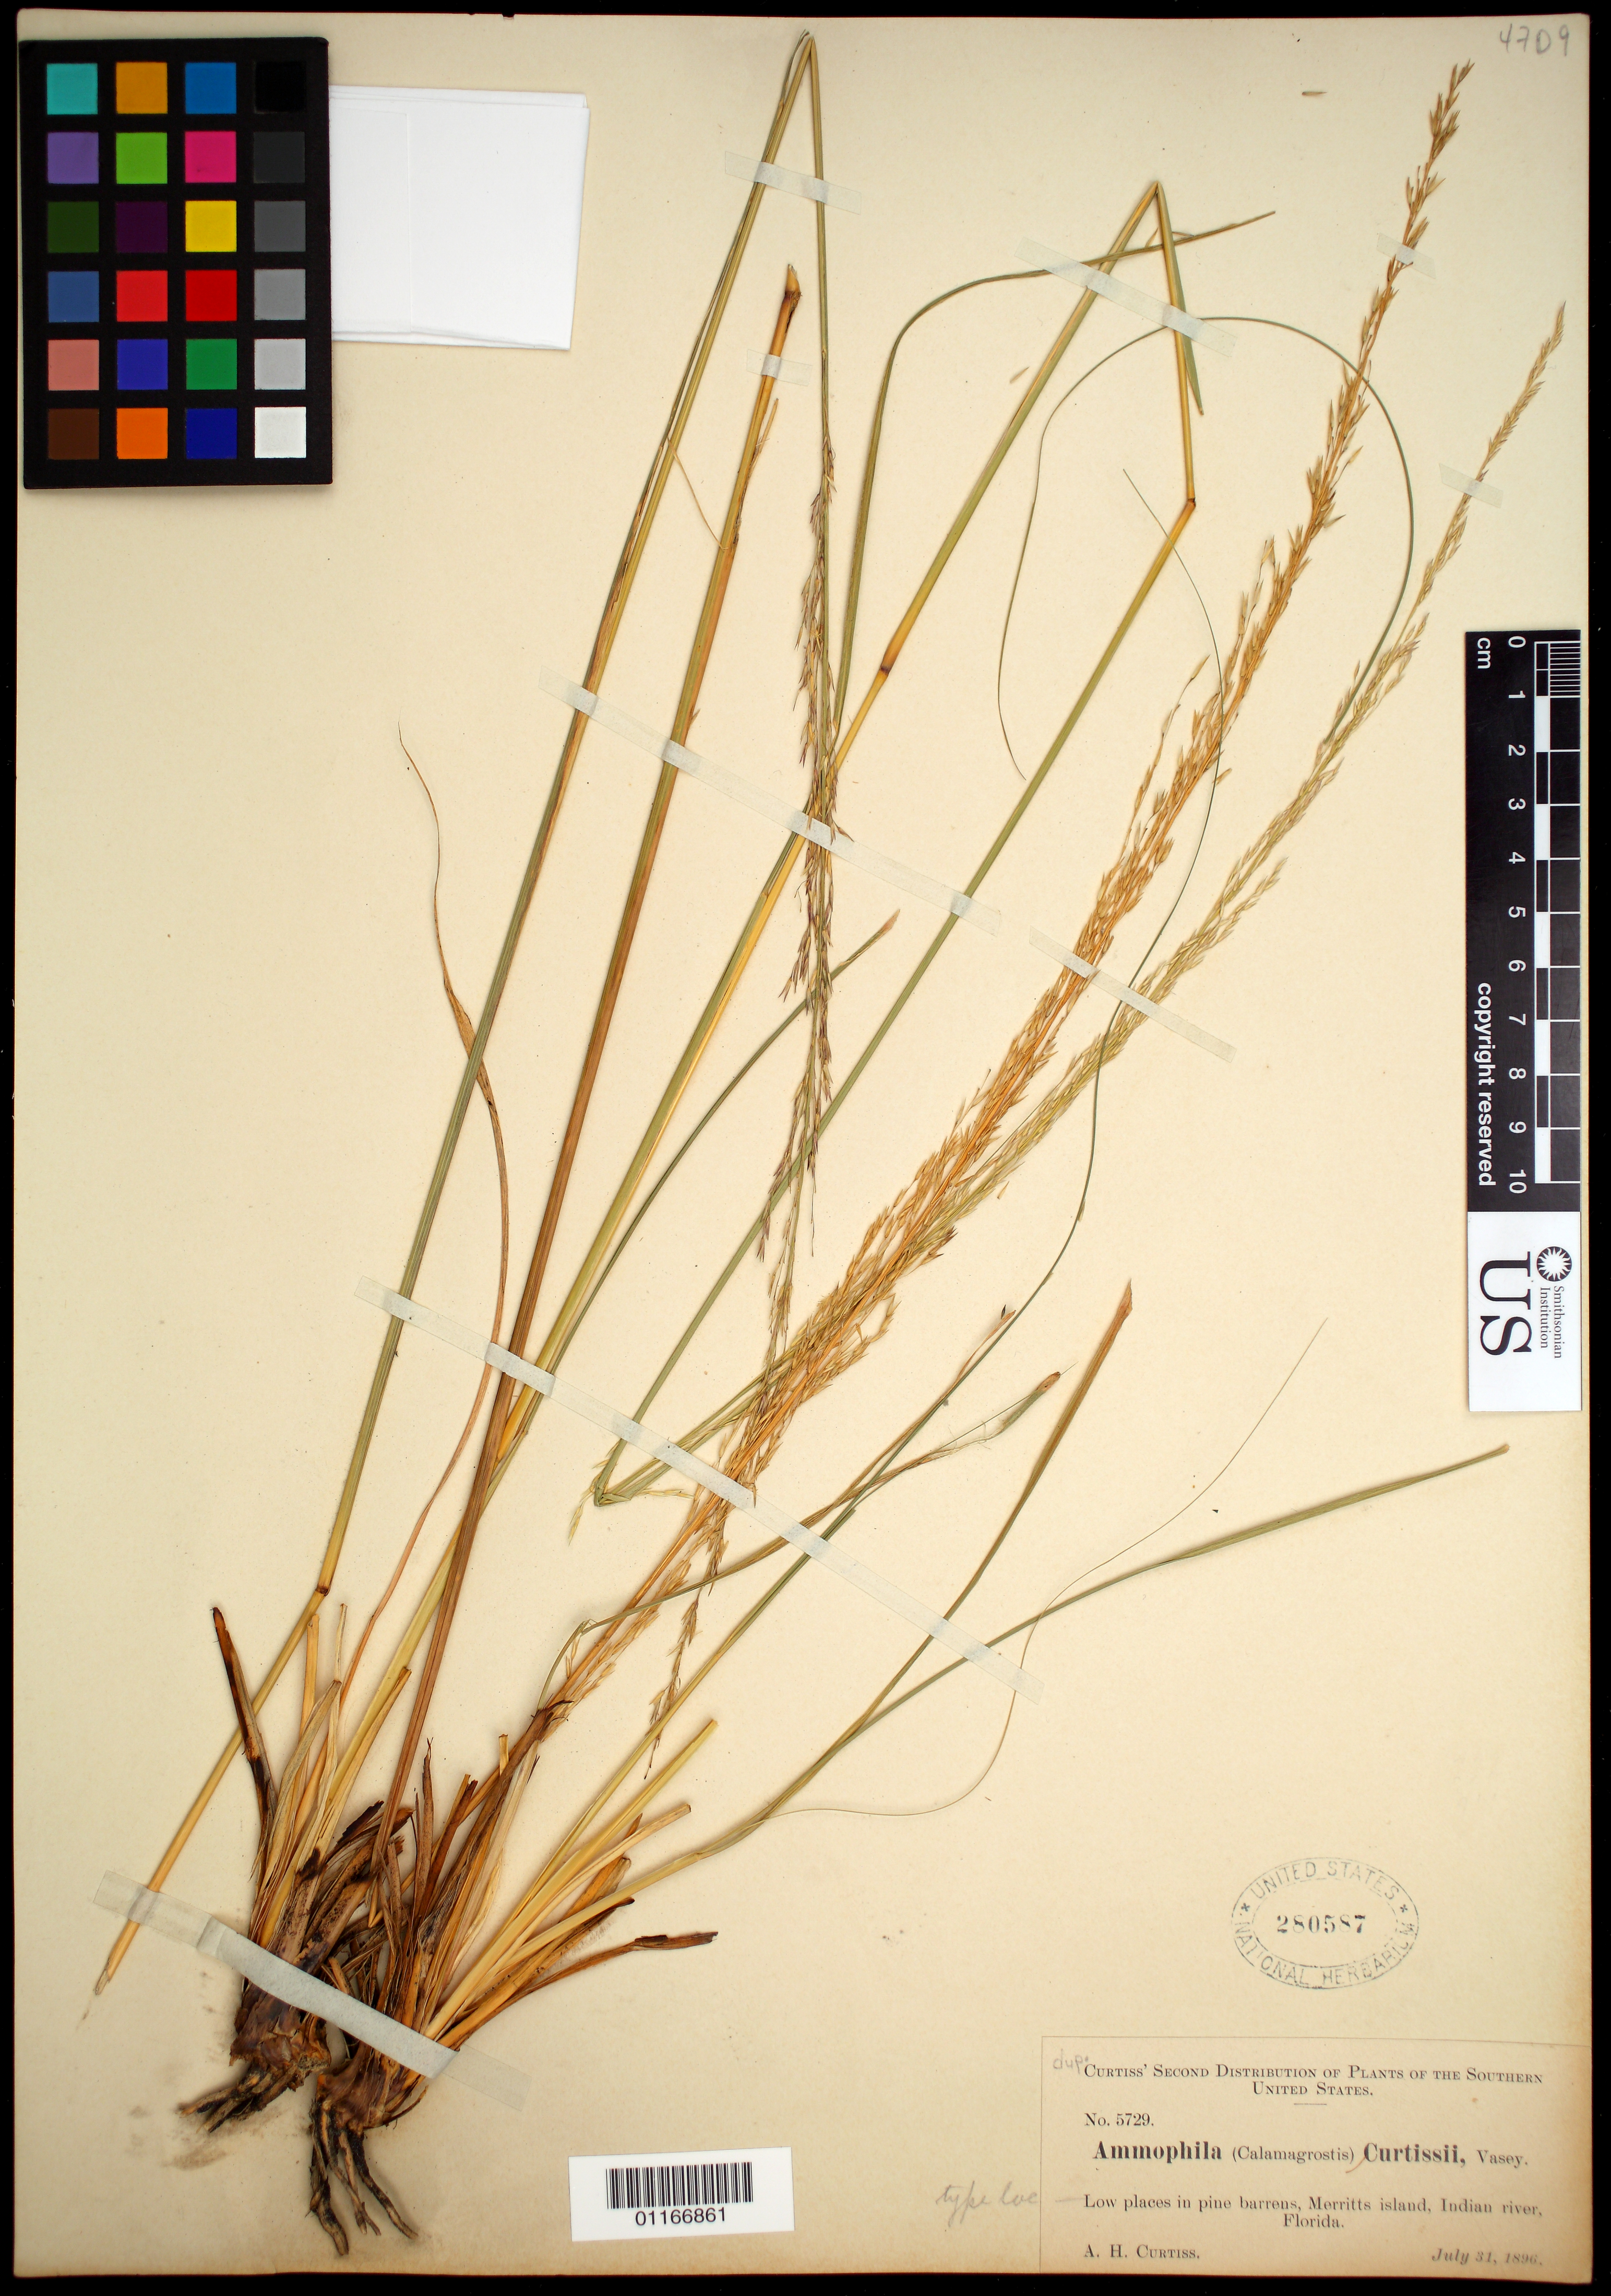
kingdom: Plantae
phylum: Tracheophyta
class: Liliopsida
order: Poales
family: Poaceae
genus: Calamovilfa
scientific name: Calamovilfa curtissii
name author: (Vasey) Scribn.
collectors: A. H. Curtiss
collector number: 5729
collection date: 1896-07-31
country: United States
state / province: Florida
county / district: Brevard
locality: Merritt Island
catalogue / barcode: US 280587